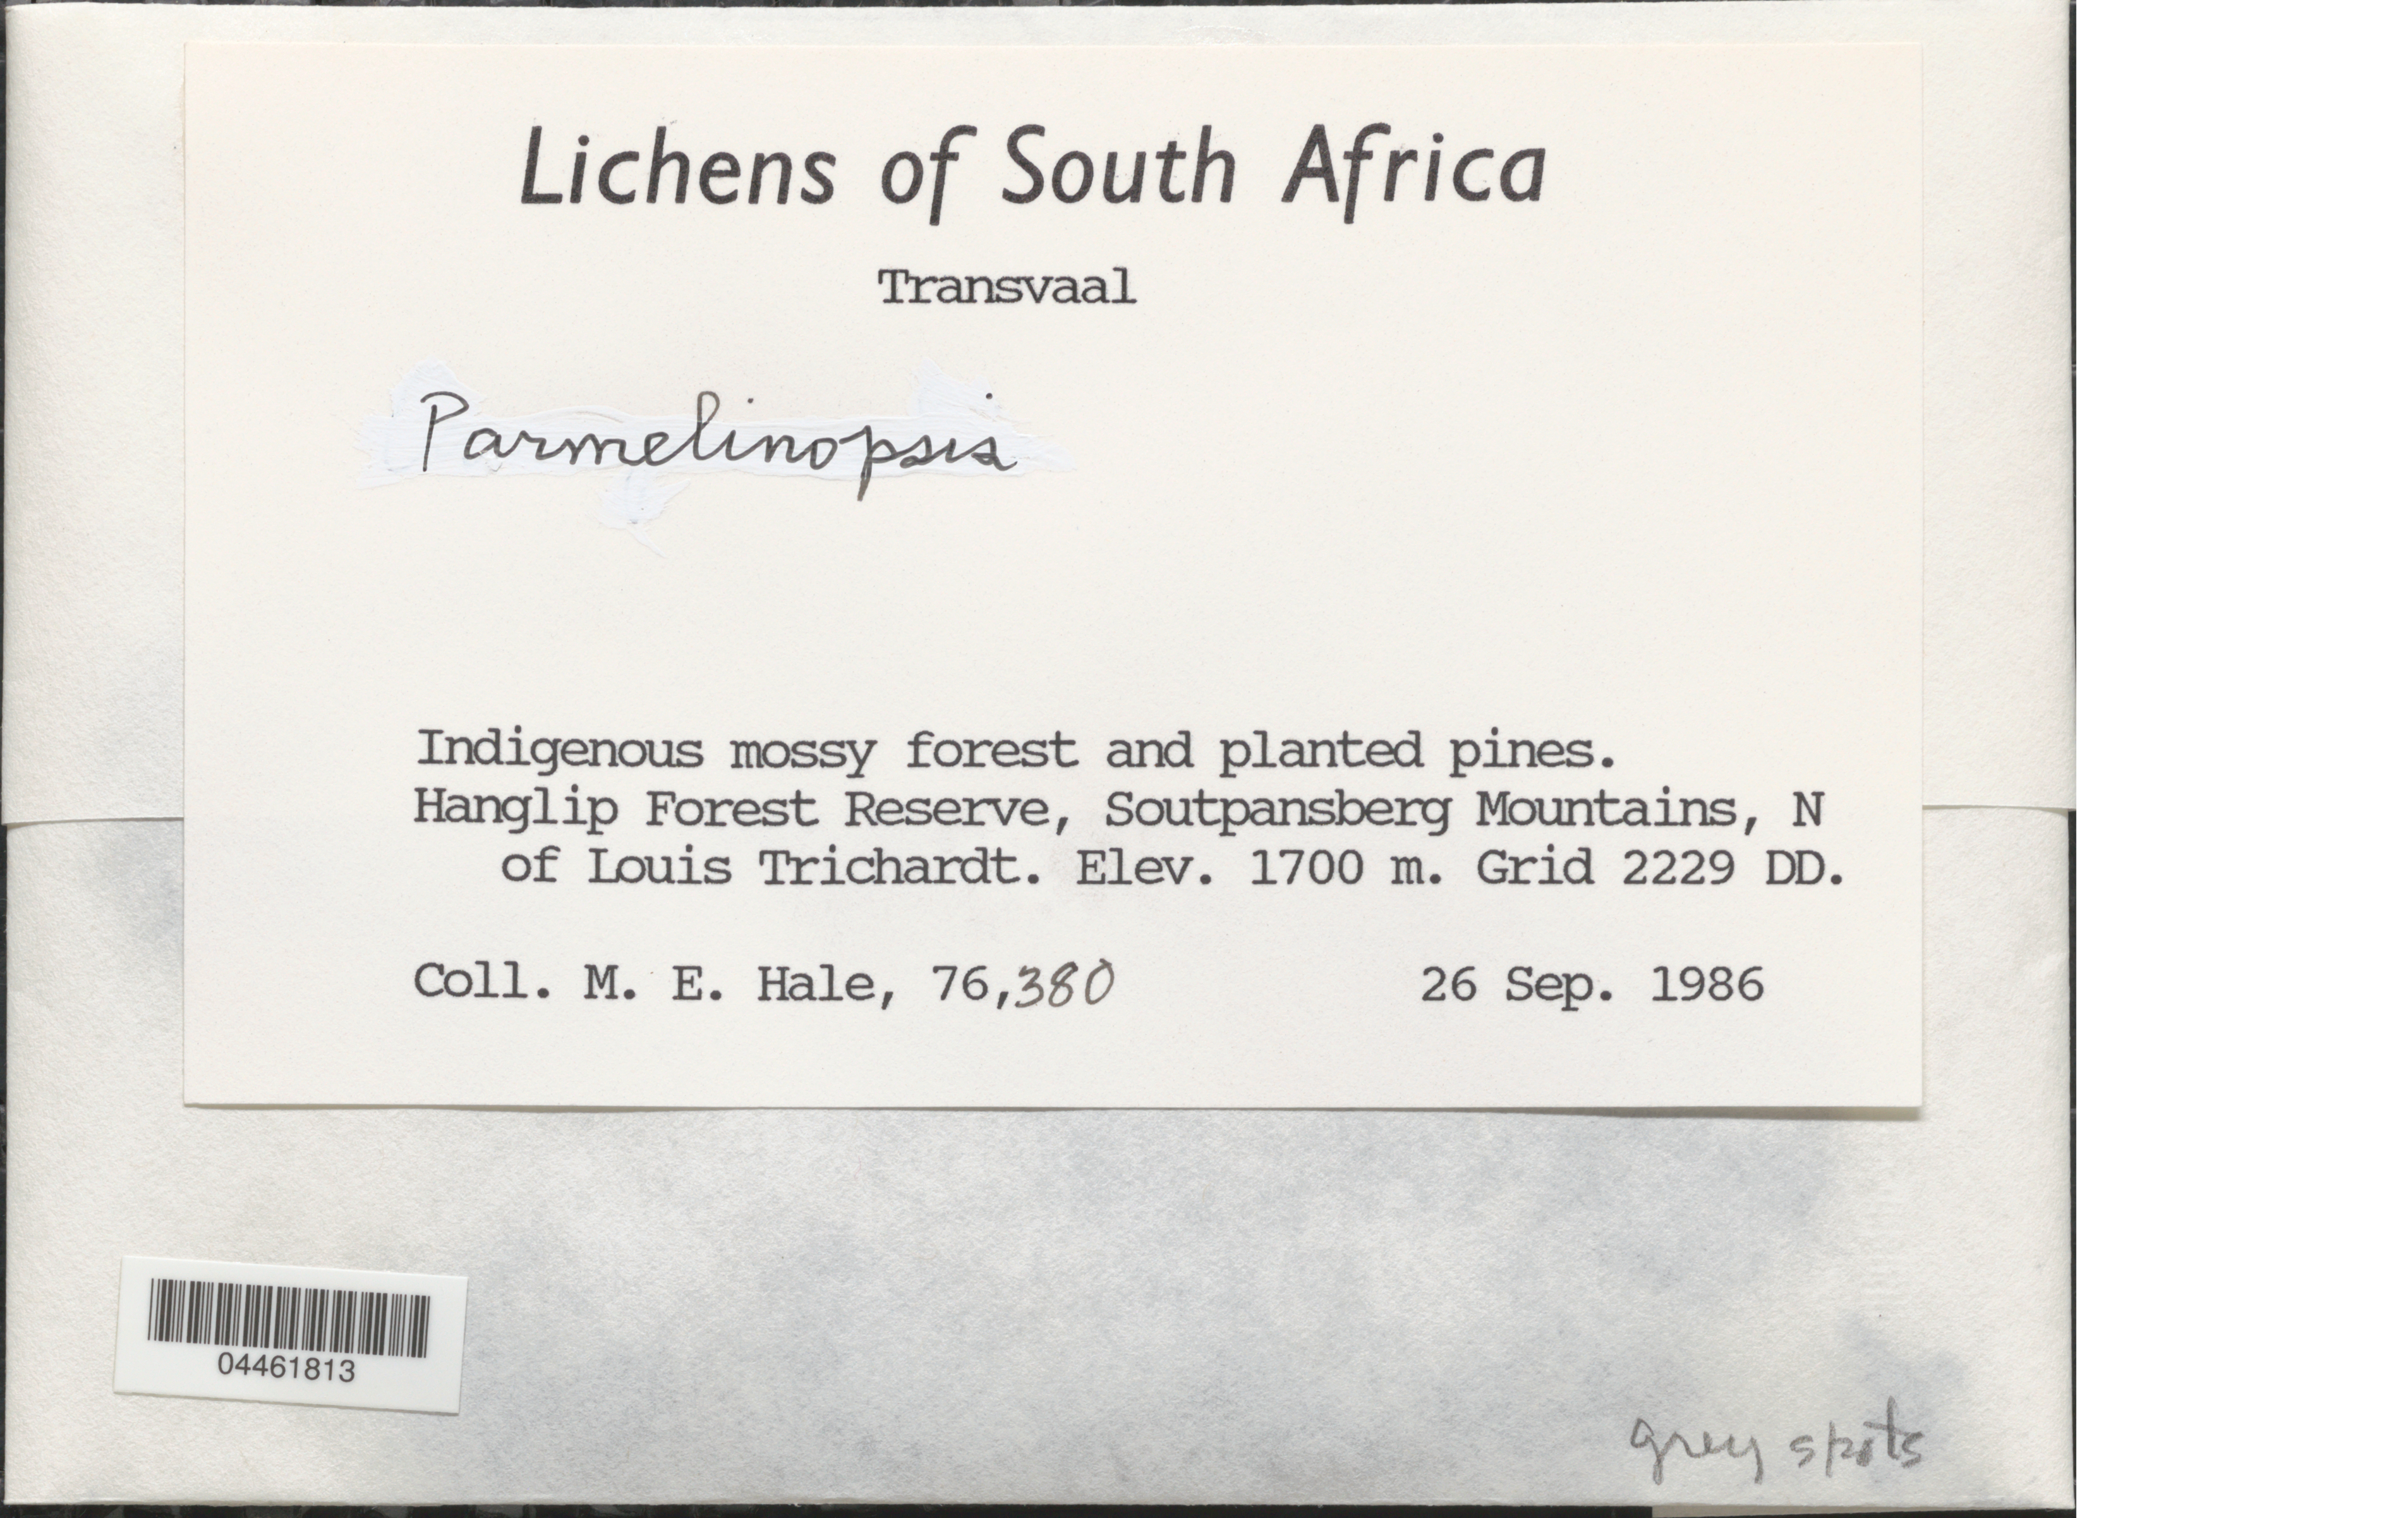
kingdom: Fungi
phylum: Ascomycota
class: Lecanoromycetes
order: Lecanorales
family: Parmeliaceae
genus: Parmelinopsis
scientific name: Parmelinopsis sp.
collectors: M. Hale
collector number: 76380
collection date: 1986-09-26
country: South Africa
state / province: Limpopo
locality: Transvaal. Hanglip Forest Reserve, Soutpansberg Mountains, N of Louis Trichardt. Grid 2229 DD.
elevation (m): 1700